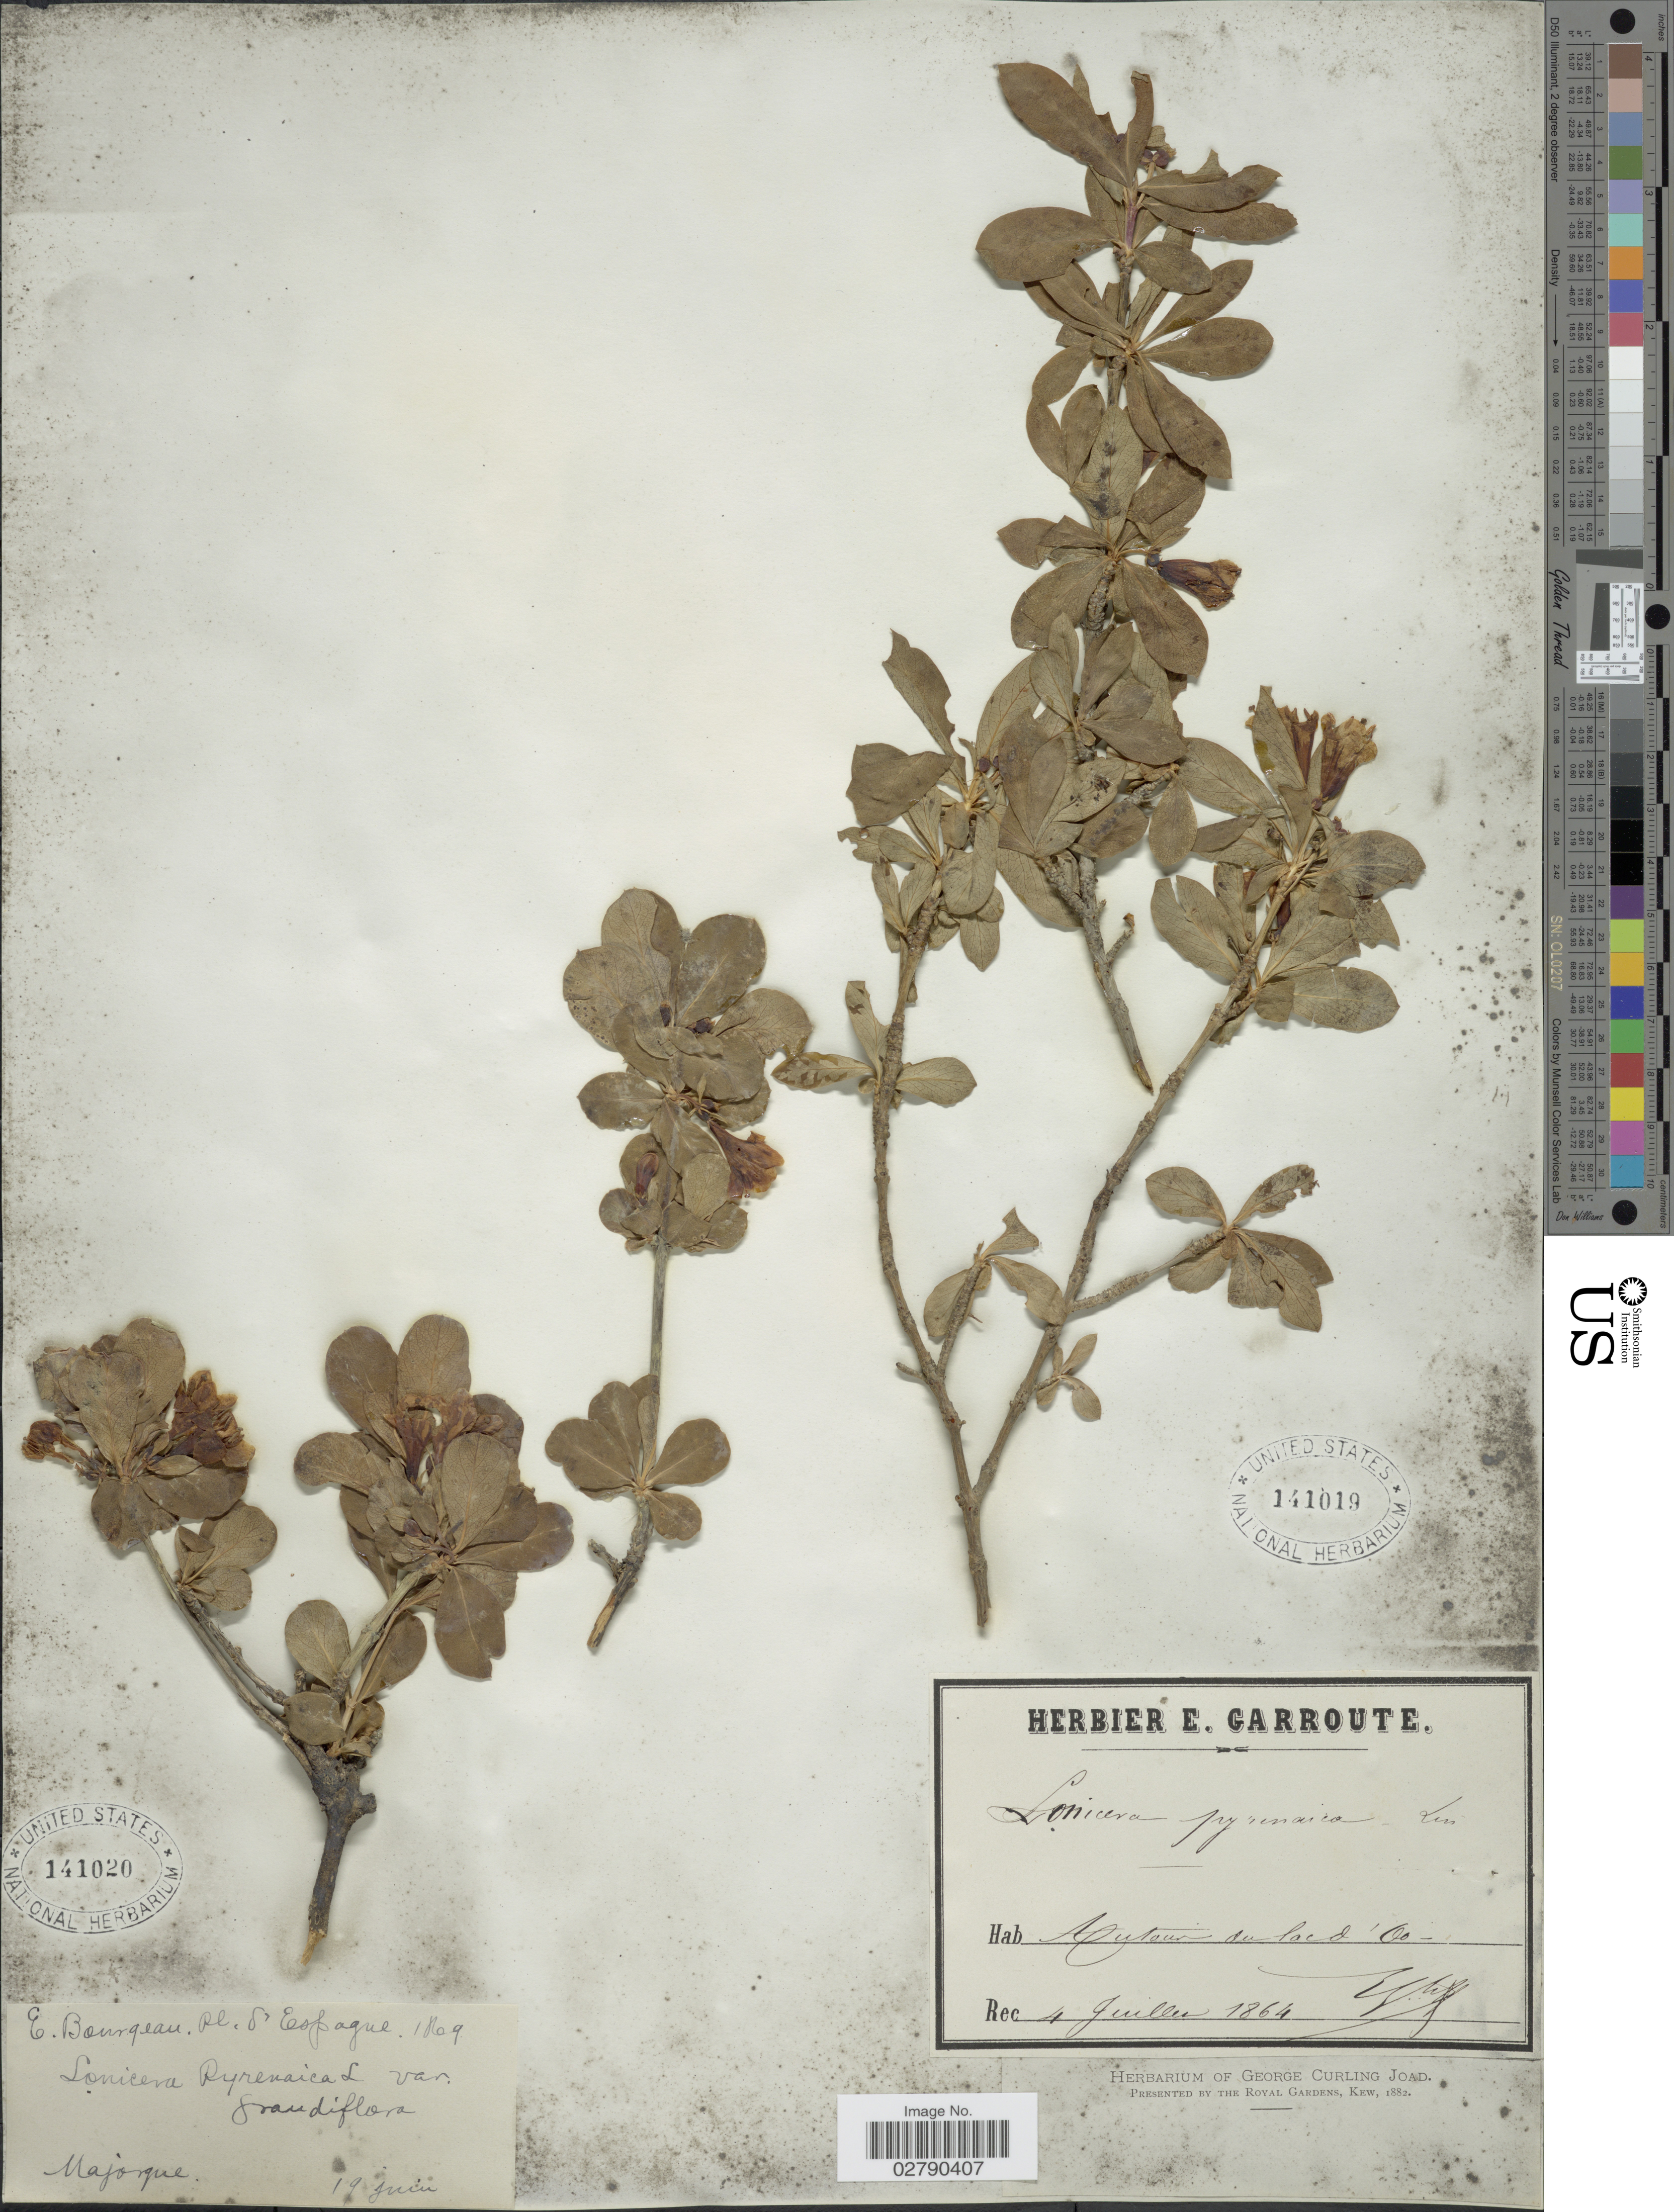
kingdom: Plantae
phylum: Tracheophyta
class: Magnoliopsida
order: Dipsacales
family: Caprifoliaceae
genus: Lonicera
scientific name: Lonicera pyrenaica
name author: L.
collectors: E. Bourgeau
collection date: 1809-06-19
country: Spain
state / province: Islas Baleares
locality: Espagne. Majorque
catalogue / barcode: US 141020